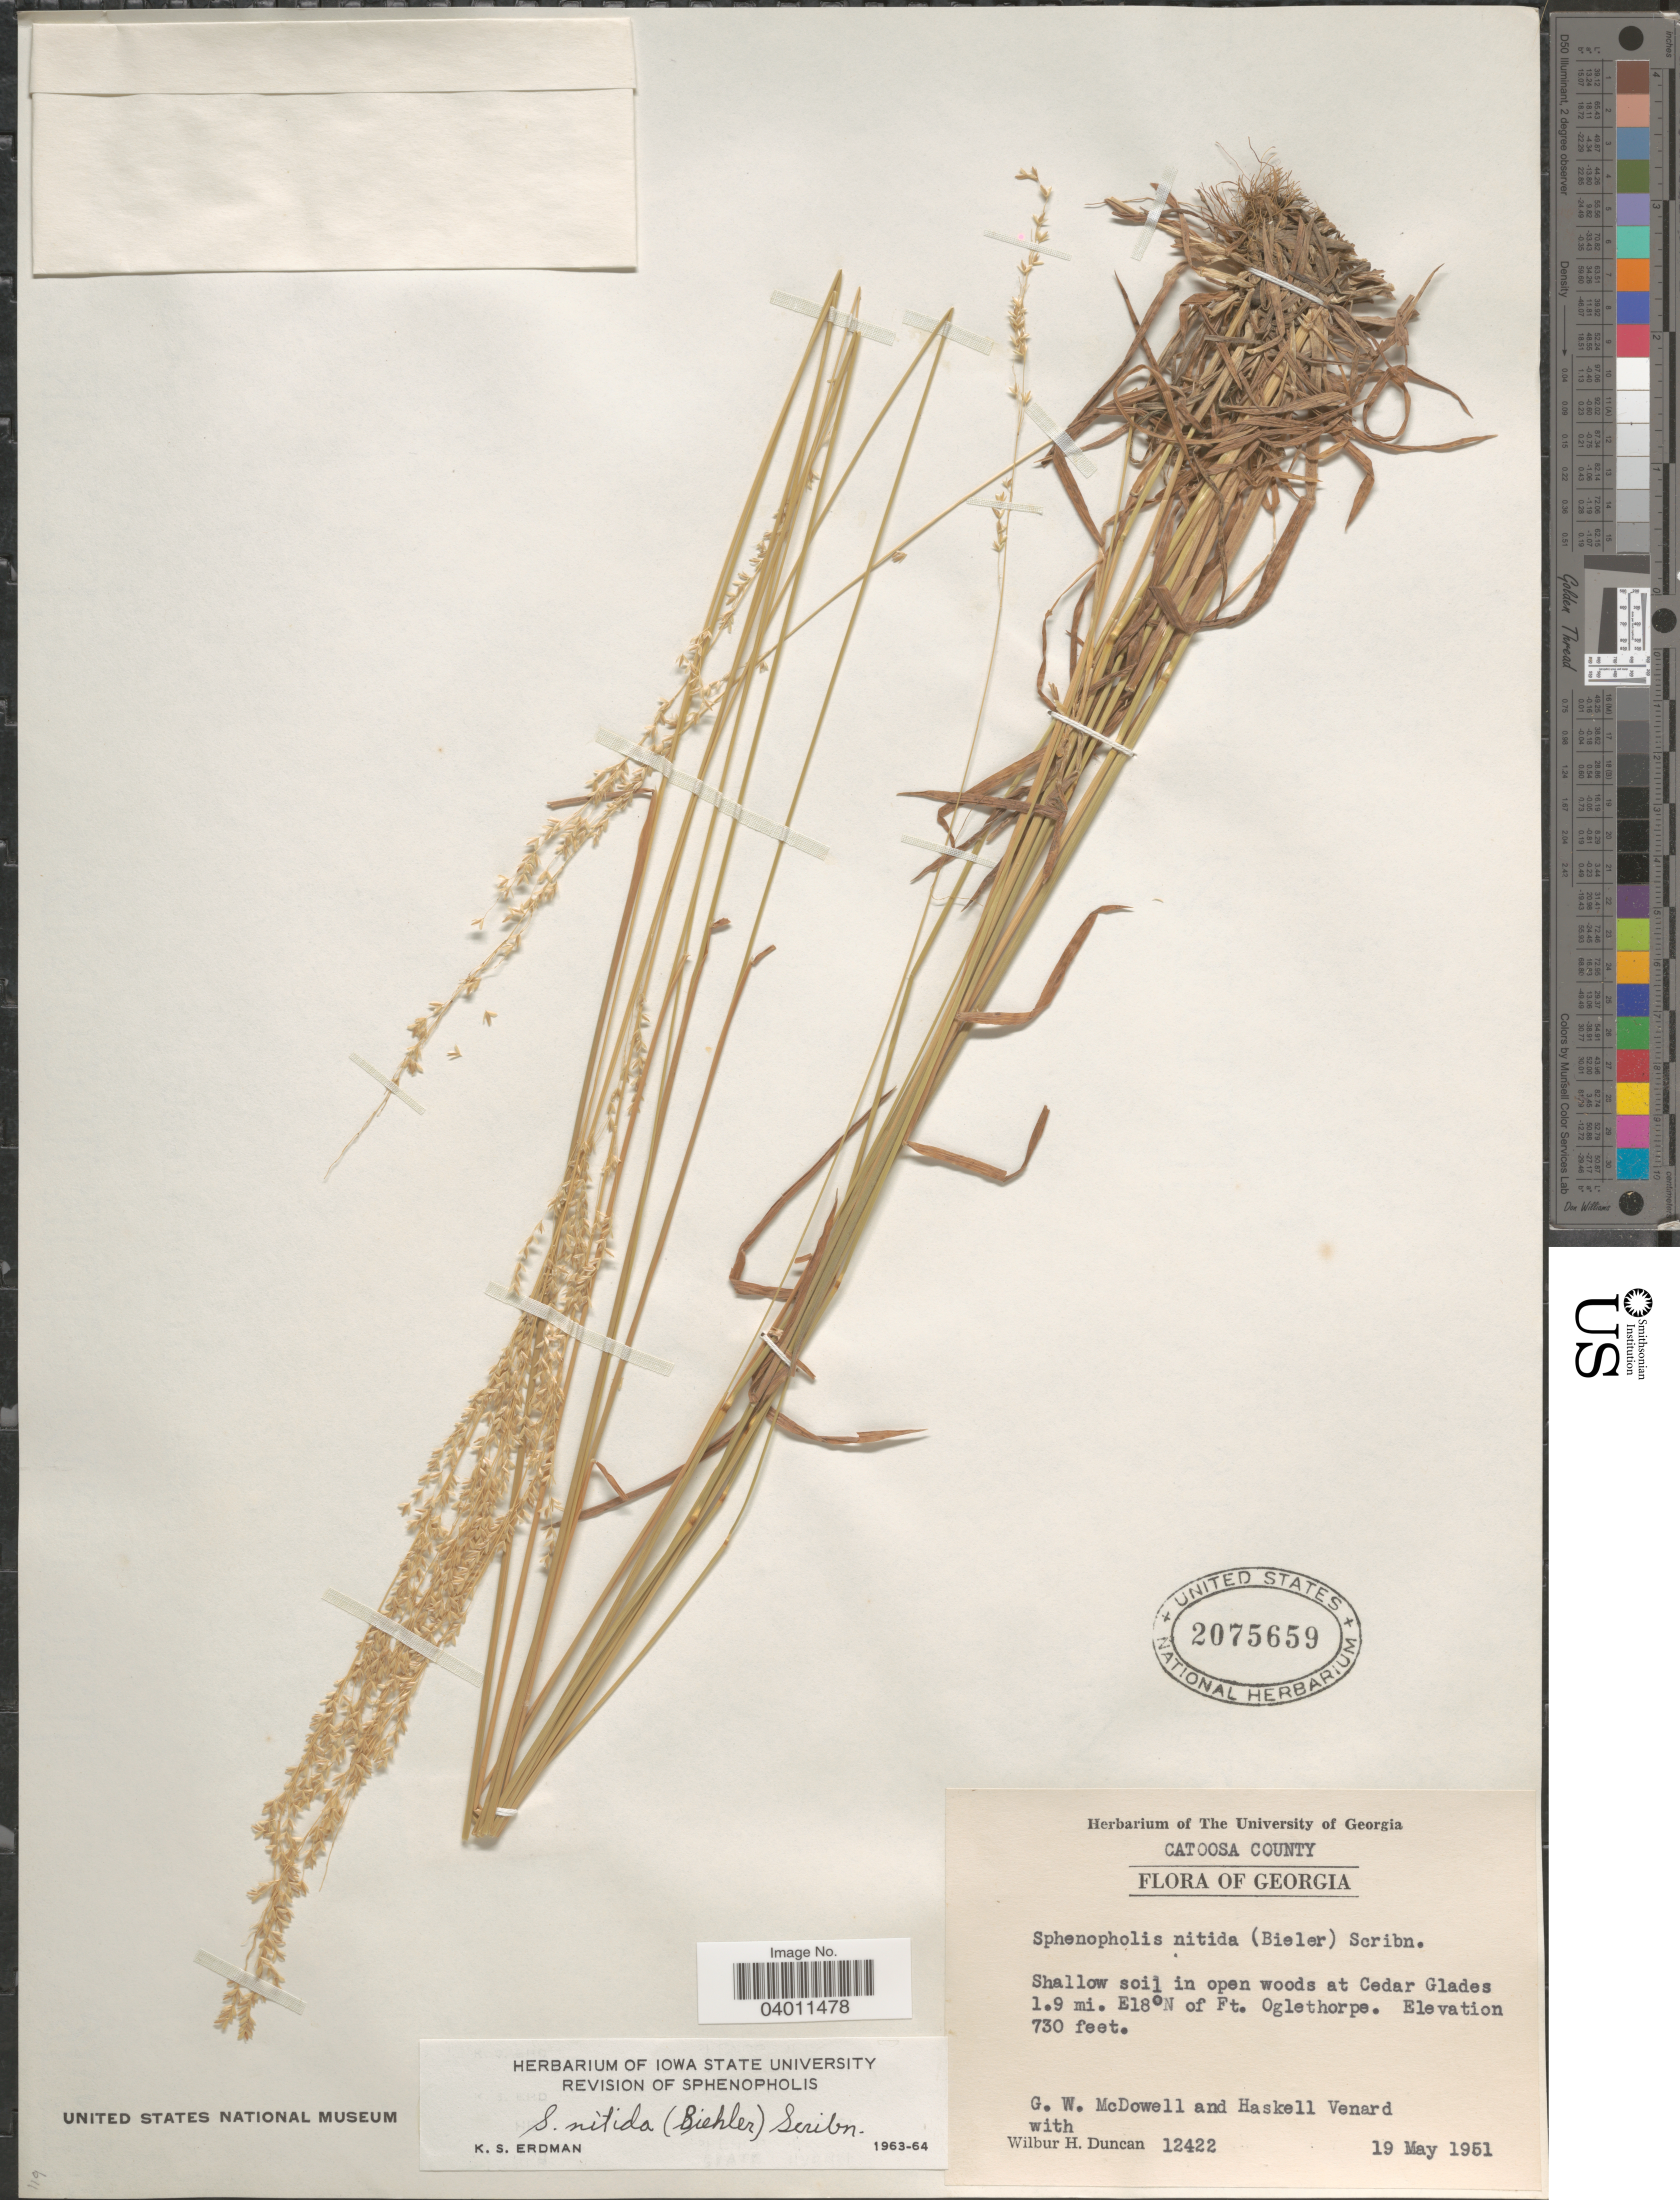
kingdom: Plantae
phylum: Tracheophyta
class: Liliopsida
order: Poales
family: Poaceae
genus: Sphenopholis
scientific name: Sphenopholis nitida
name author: (Biehler) Scribn.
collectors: W. H. Duncan, G. McDowell & H. Venard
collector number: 12422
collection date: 1951-05-19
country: United States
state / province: Georgia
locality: Catoosa County. Shallow soil in open woods at Cedar Glades 1.9 mi. E18°N of Ft. Oglethorpe.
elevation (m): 223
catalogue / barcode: US 2075659